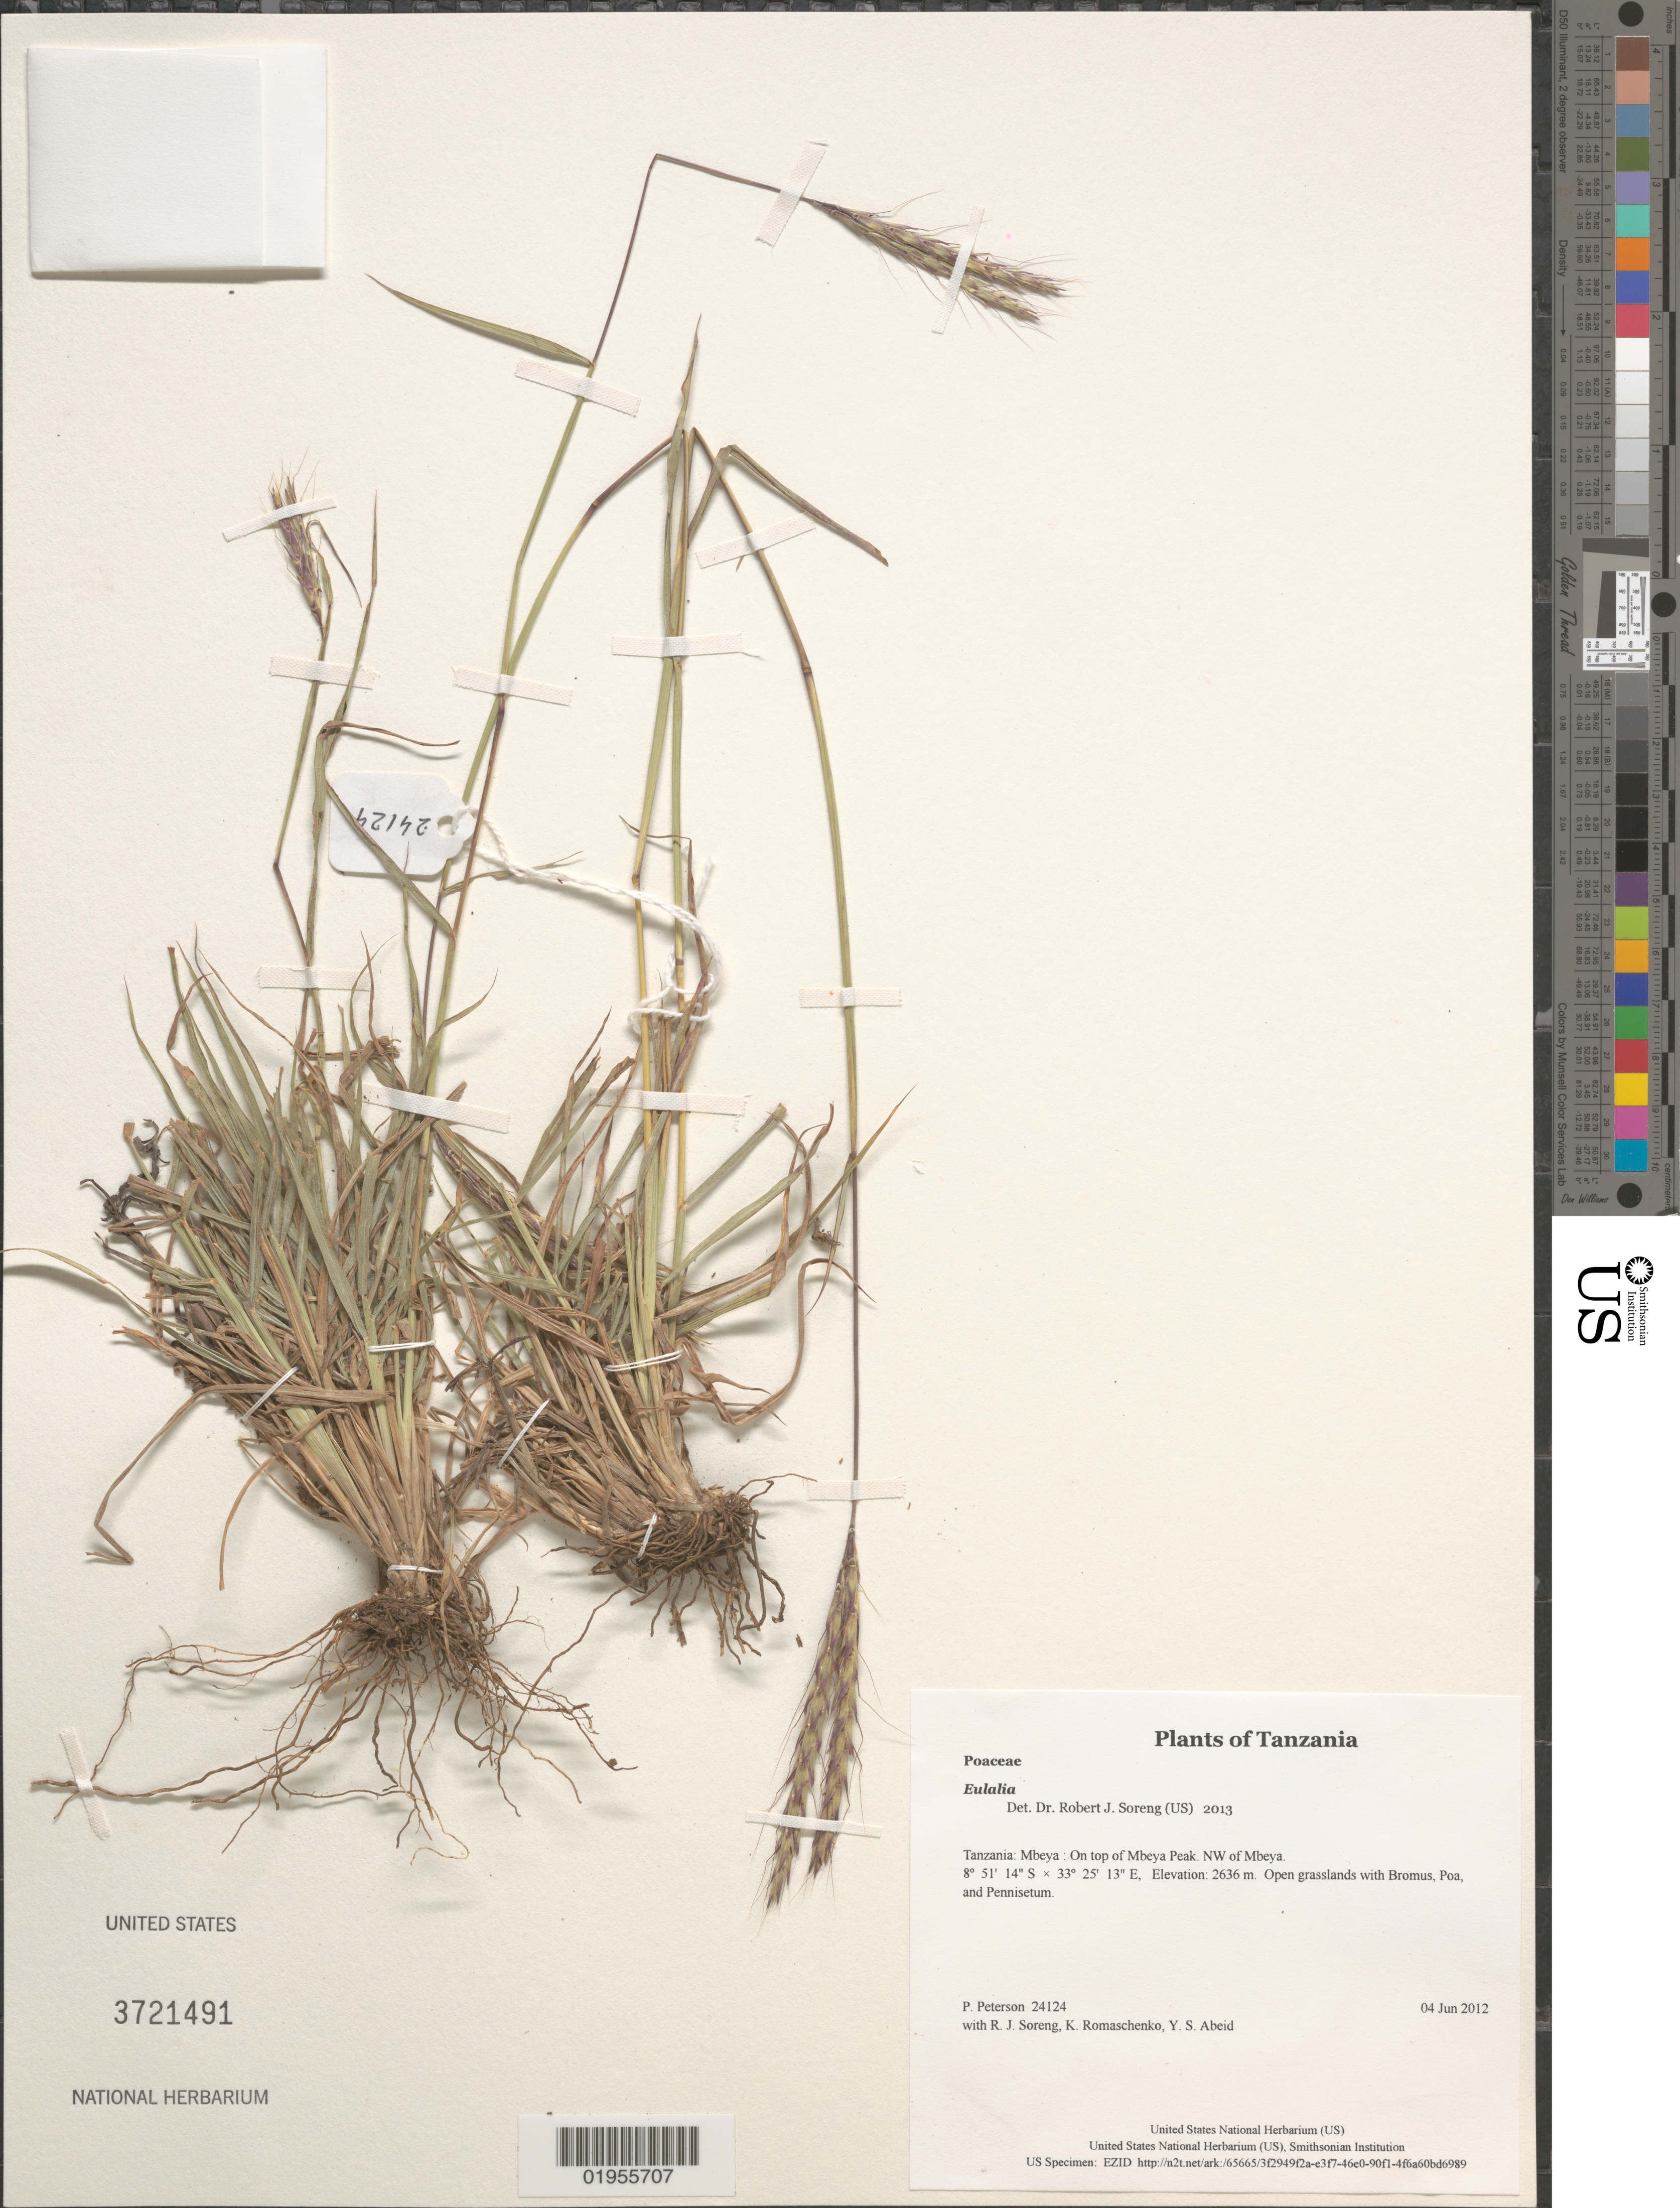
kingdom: Plantae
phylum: Tracheophyta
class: Liliopsida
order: Poales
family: Poaceae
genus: Eulalia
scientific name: Eulalia sp.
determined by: Soreng, Robert J., Research Associate (BOT), Smithsonian Institution - National Museum of Natural History (UNITED STATES)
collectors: P. M. Peterson, R. J. Soreng, K. Romaschenko & Y. Abeid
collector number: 24124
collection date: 2012-06-04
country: Tanzania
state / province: Mbeya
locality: On top of Mbeya Peak. NW of Mbeya.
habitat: Open grasslands with Bromus, Poa, and Pennisetum.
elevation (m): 2636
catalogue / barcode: US 3721491